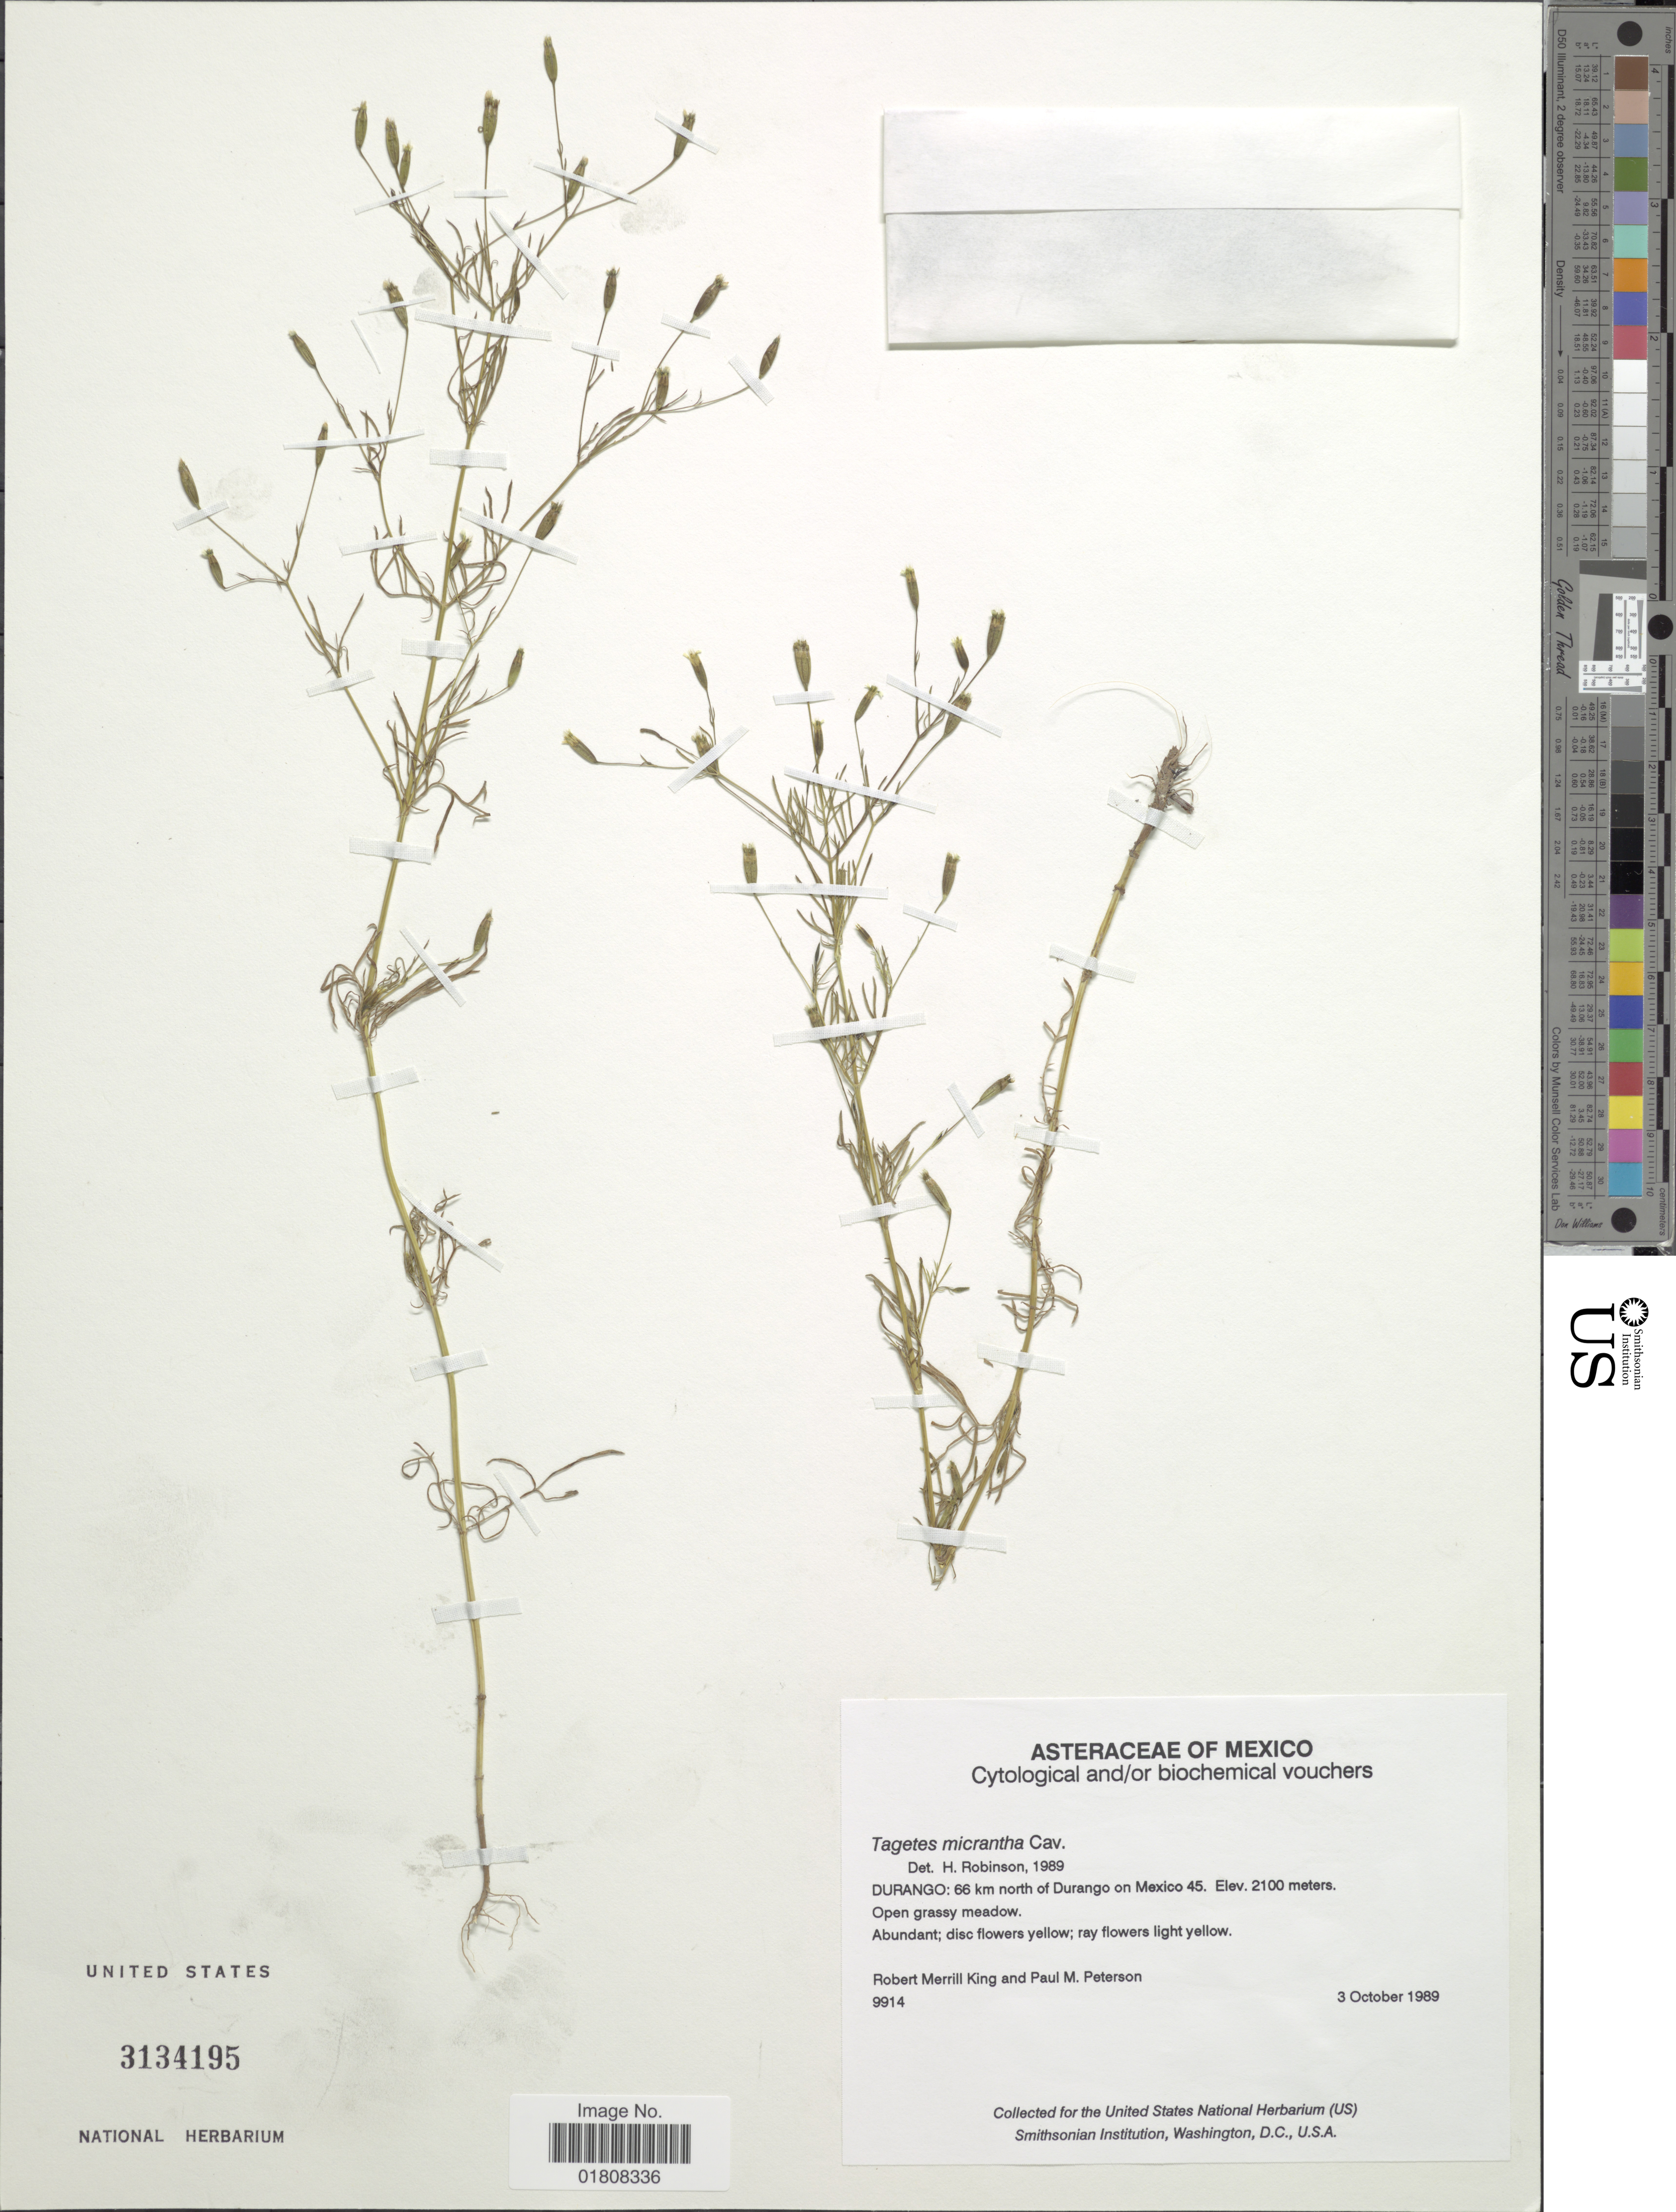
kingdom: Plantae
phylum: Tracheophyta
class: Magnoliopsida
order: Asterales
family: Asteraceae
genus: Tagetes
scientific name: Tagetes micrantha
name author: Cav.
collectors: R. M. King & P. M. Peterson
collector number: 9914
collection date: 1989-10-03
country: Mexico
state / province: Durango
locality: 66 km north of Durango on Mexico 45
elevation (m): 2100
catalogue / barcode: US 3134195